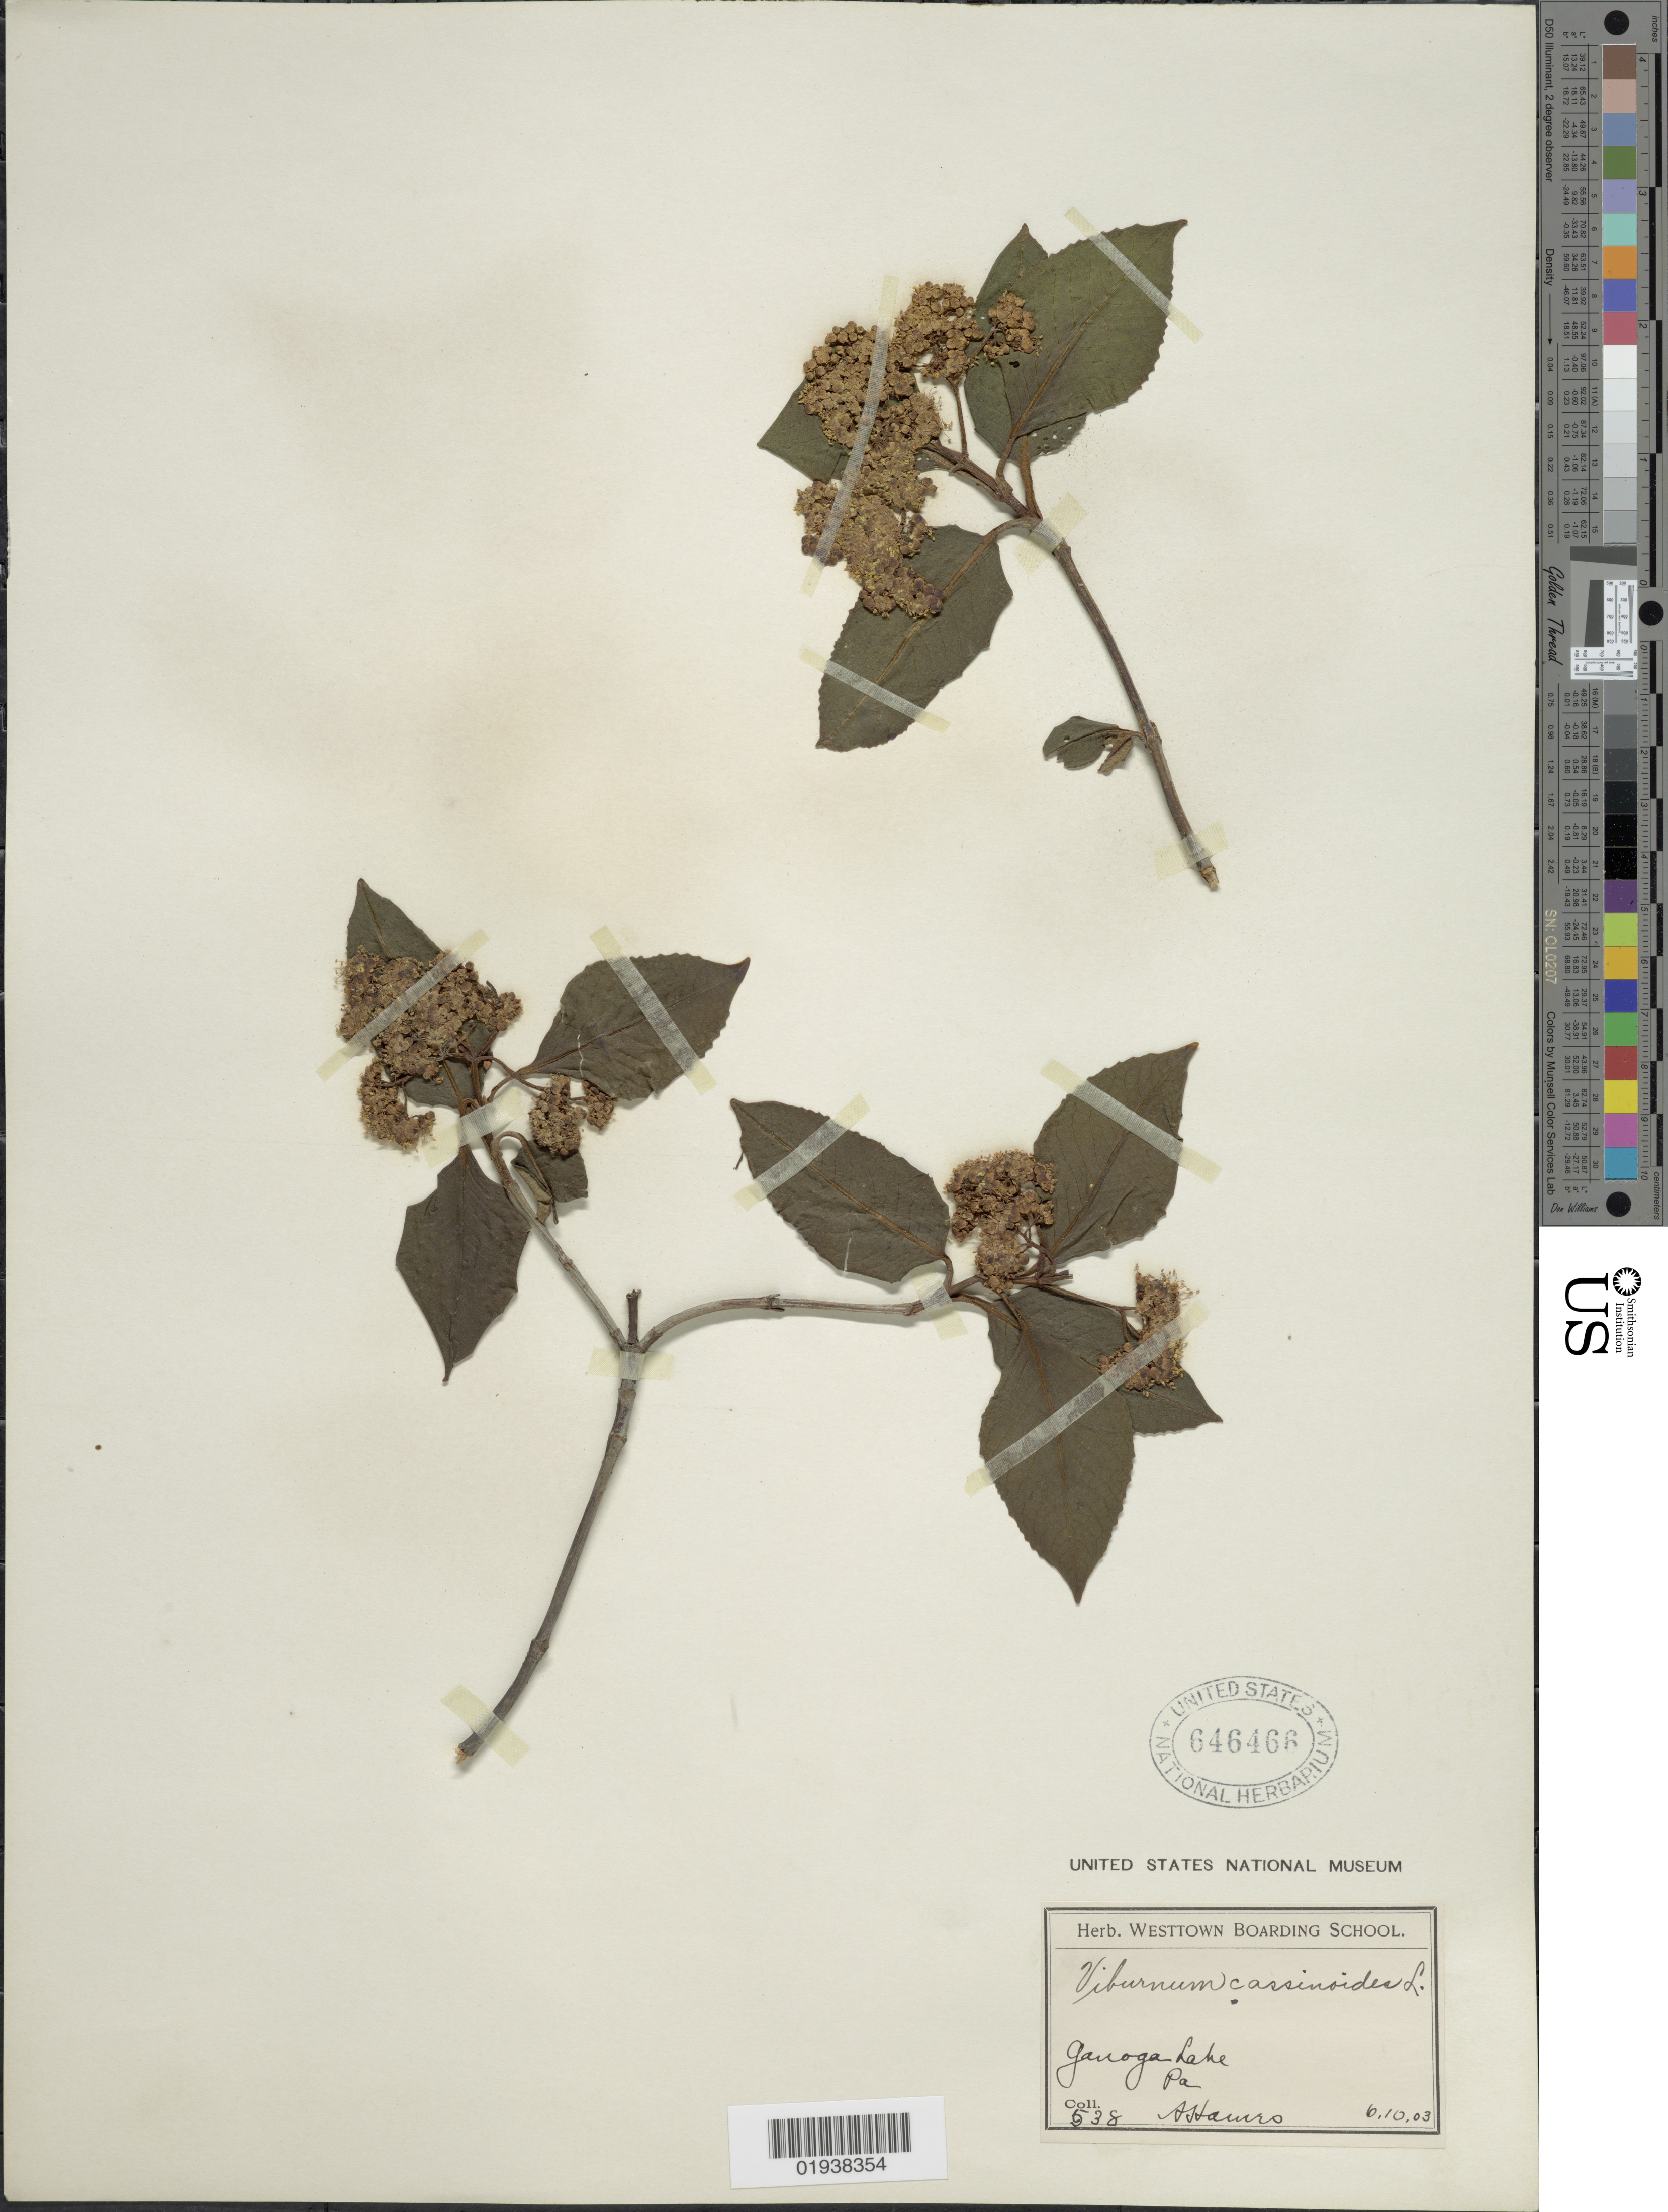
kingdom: Plantae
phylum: Tracheophyta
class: Magnoliopsida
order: Dipsacales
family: Viburnaceae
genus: Viburnum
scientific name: Viburnum cassinoides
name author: L.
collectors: A. Hauers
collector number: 538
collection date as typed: Transcribed d/m/y: 10/6/3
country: United States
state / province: Pennsylvania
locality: Ganoga Lake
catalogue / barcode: US 646466